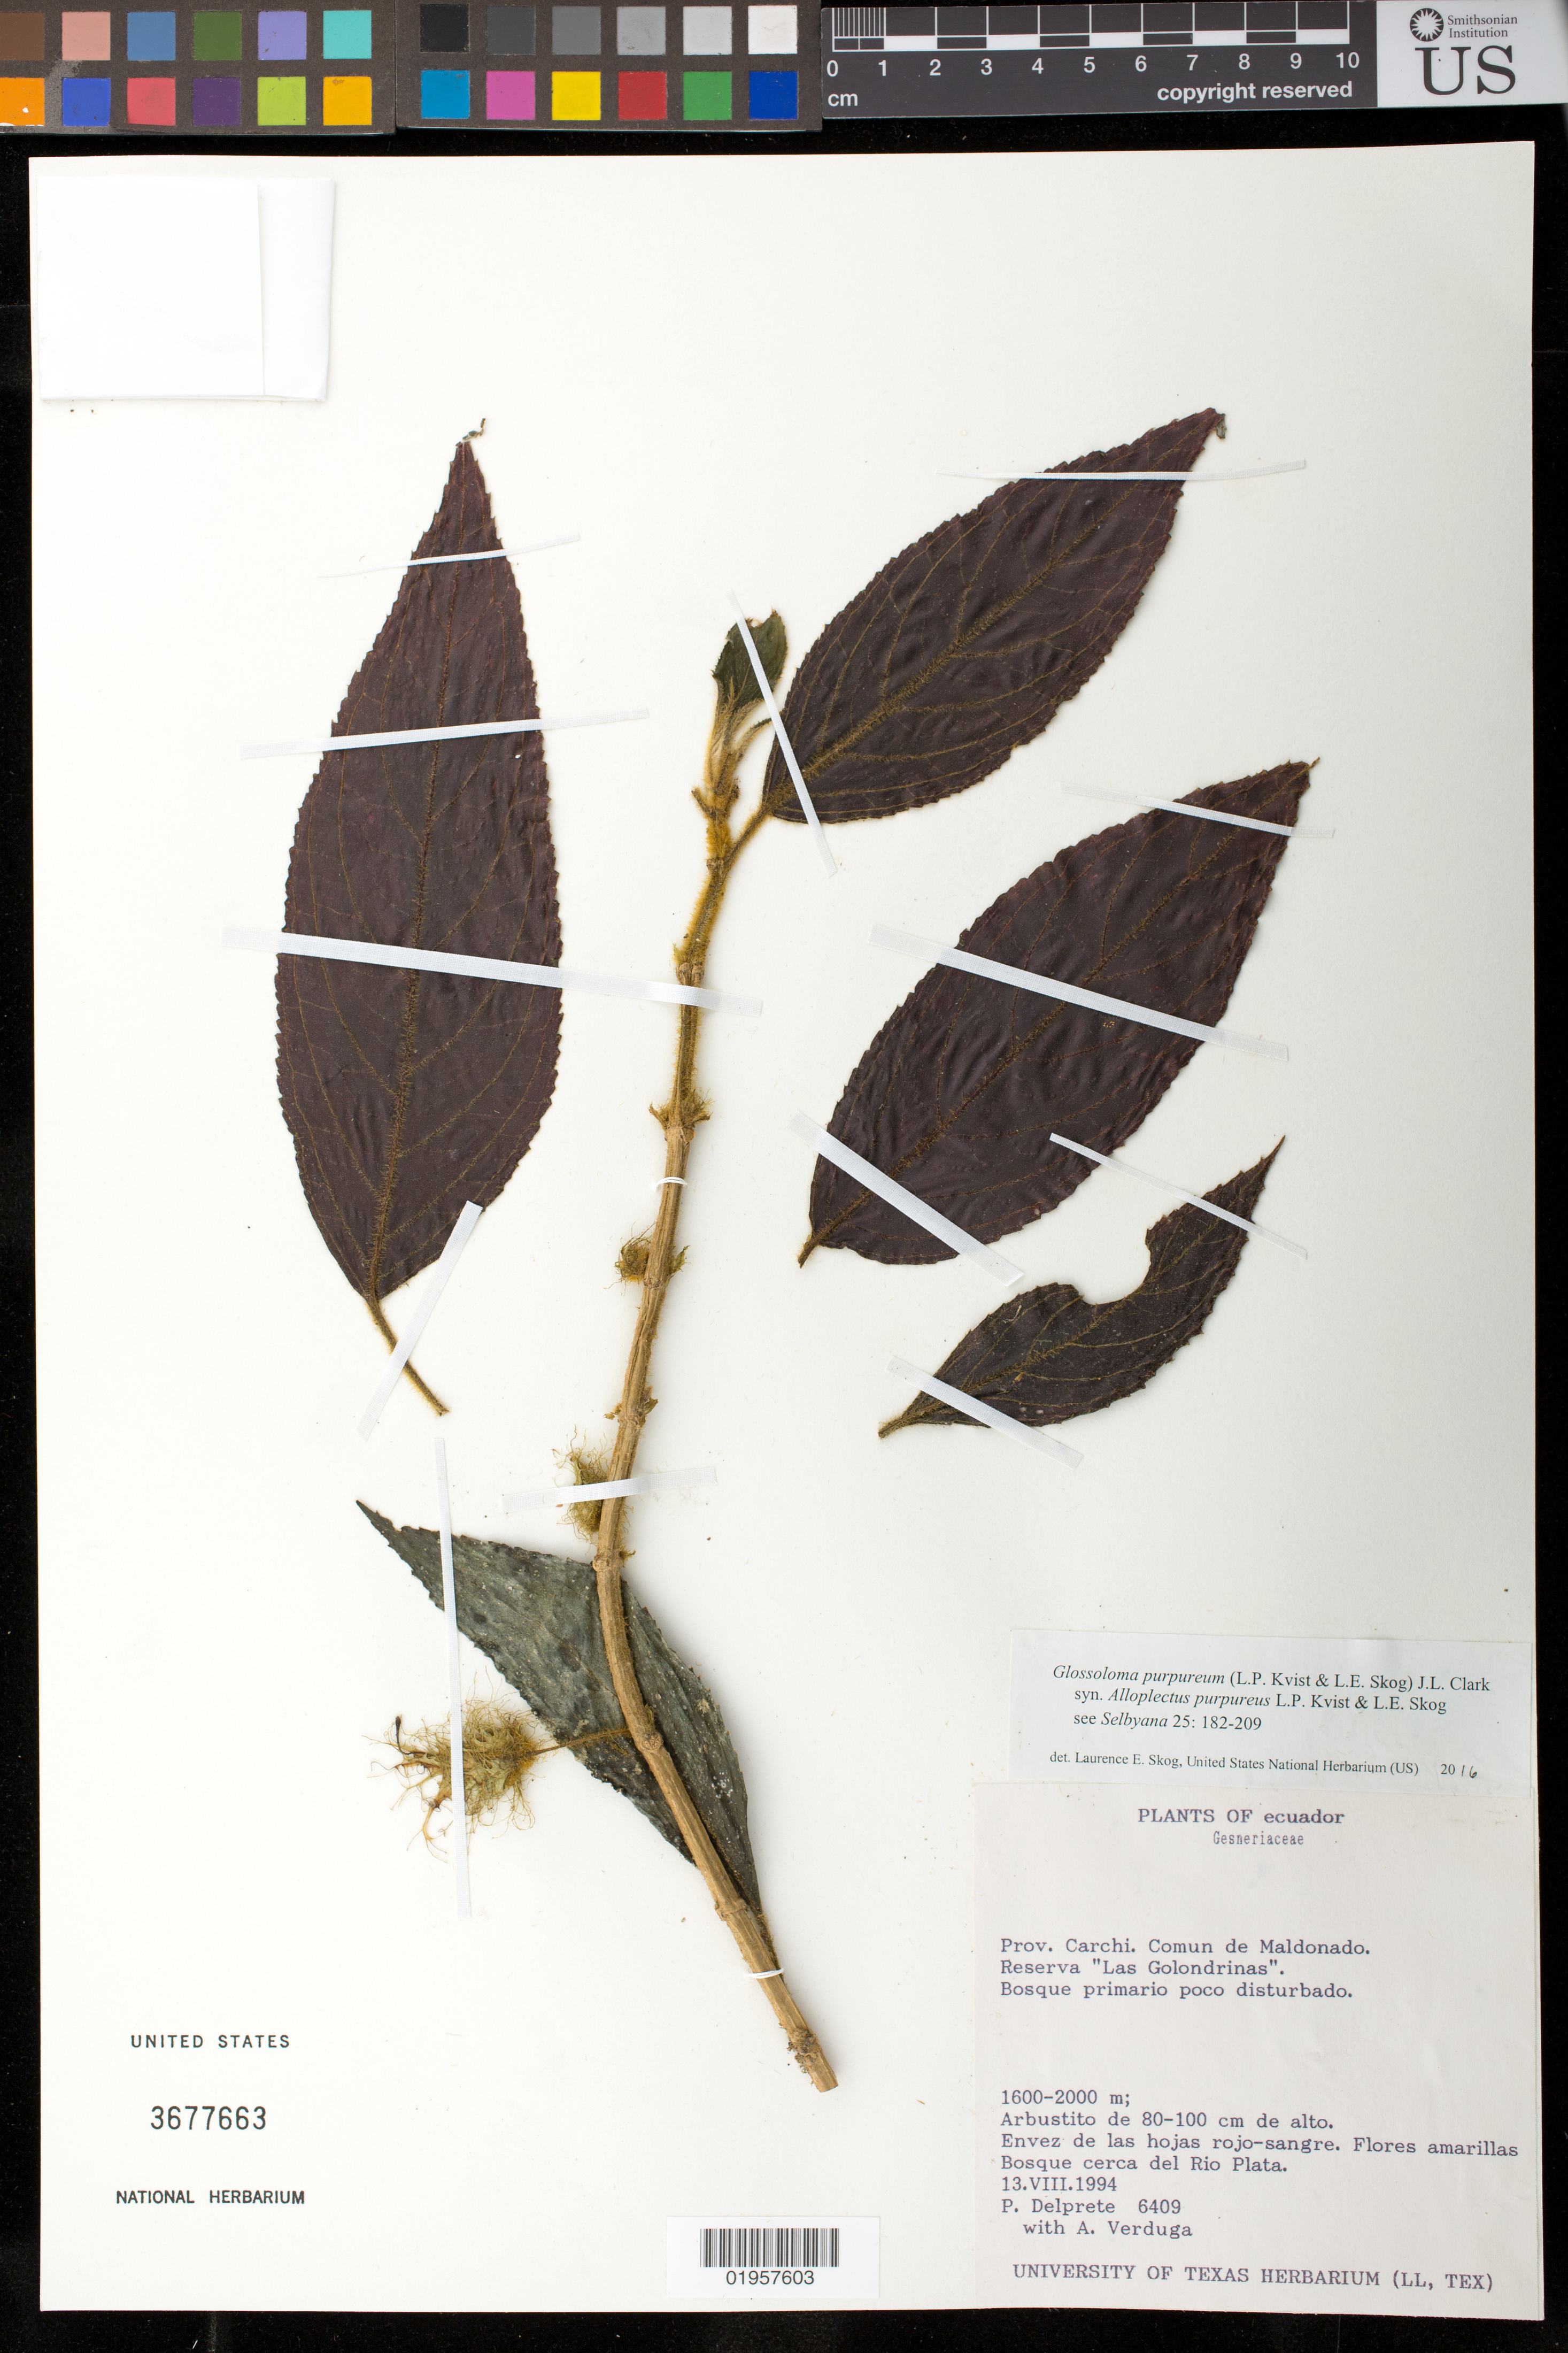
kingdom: Plantae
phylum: Tracheophyta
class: Magnoliopsida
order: Lamiales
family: Gesneriaceae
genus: Glossoloma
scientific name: Glossoloma purpureum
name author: (L.P. Kvist & L.E. Skog) J.L. Clark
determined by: Skog, Laurence E.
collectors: P. G. Delprete & A. Verduga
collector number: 6409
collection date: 1994-08-13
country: Ecuador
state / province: Carchi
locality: Maldonado. Reserva "Las Golondrinas". Bosque cerca Rio Plata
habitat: Bosque primario poco disturbado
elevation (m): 1600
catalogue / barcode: US 3677663